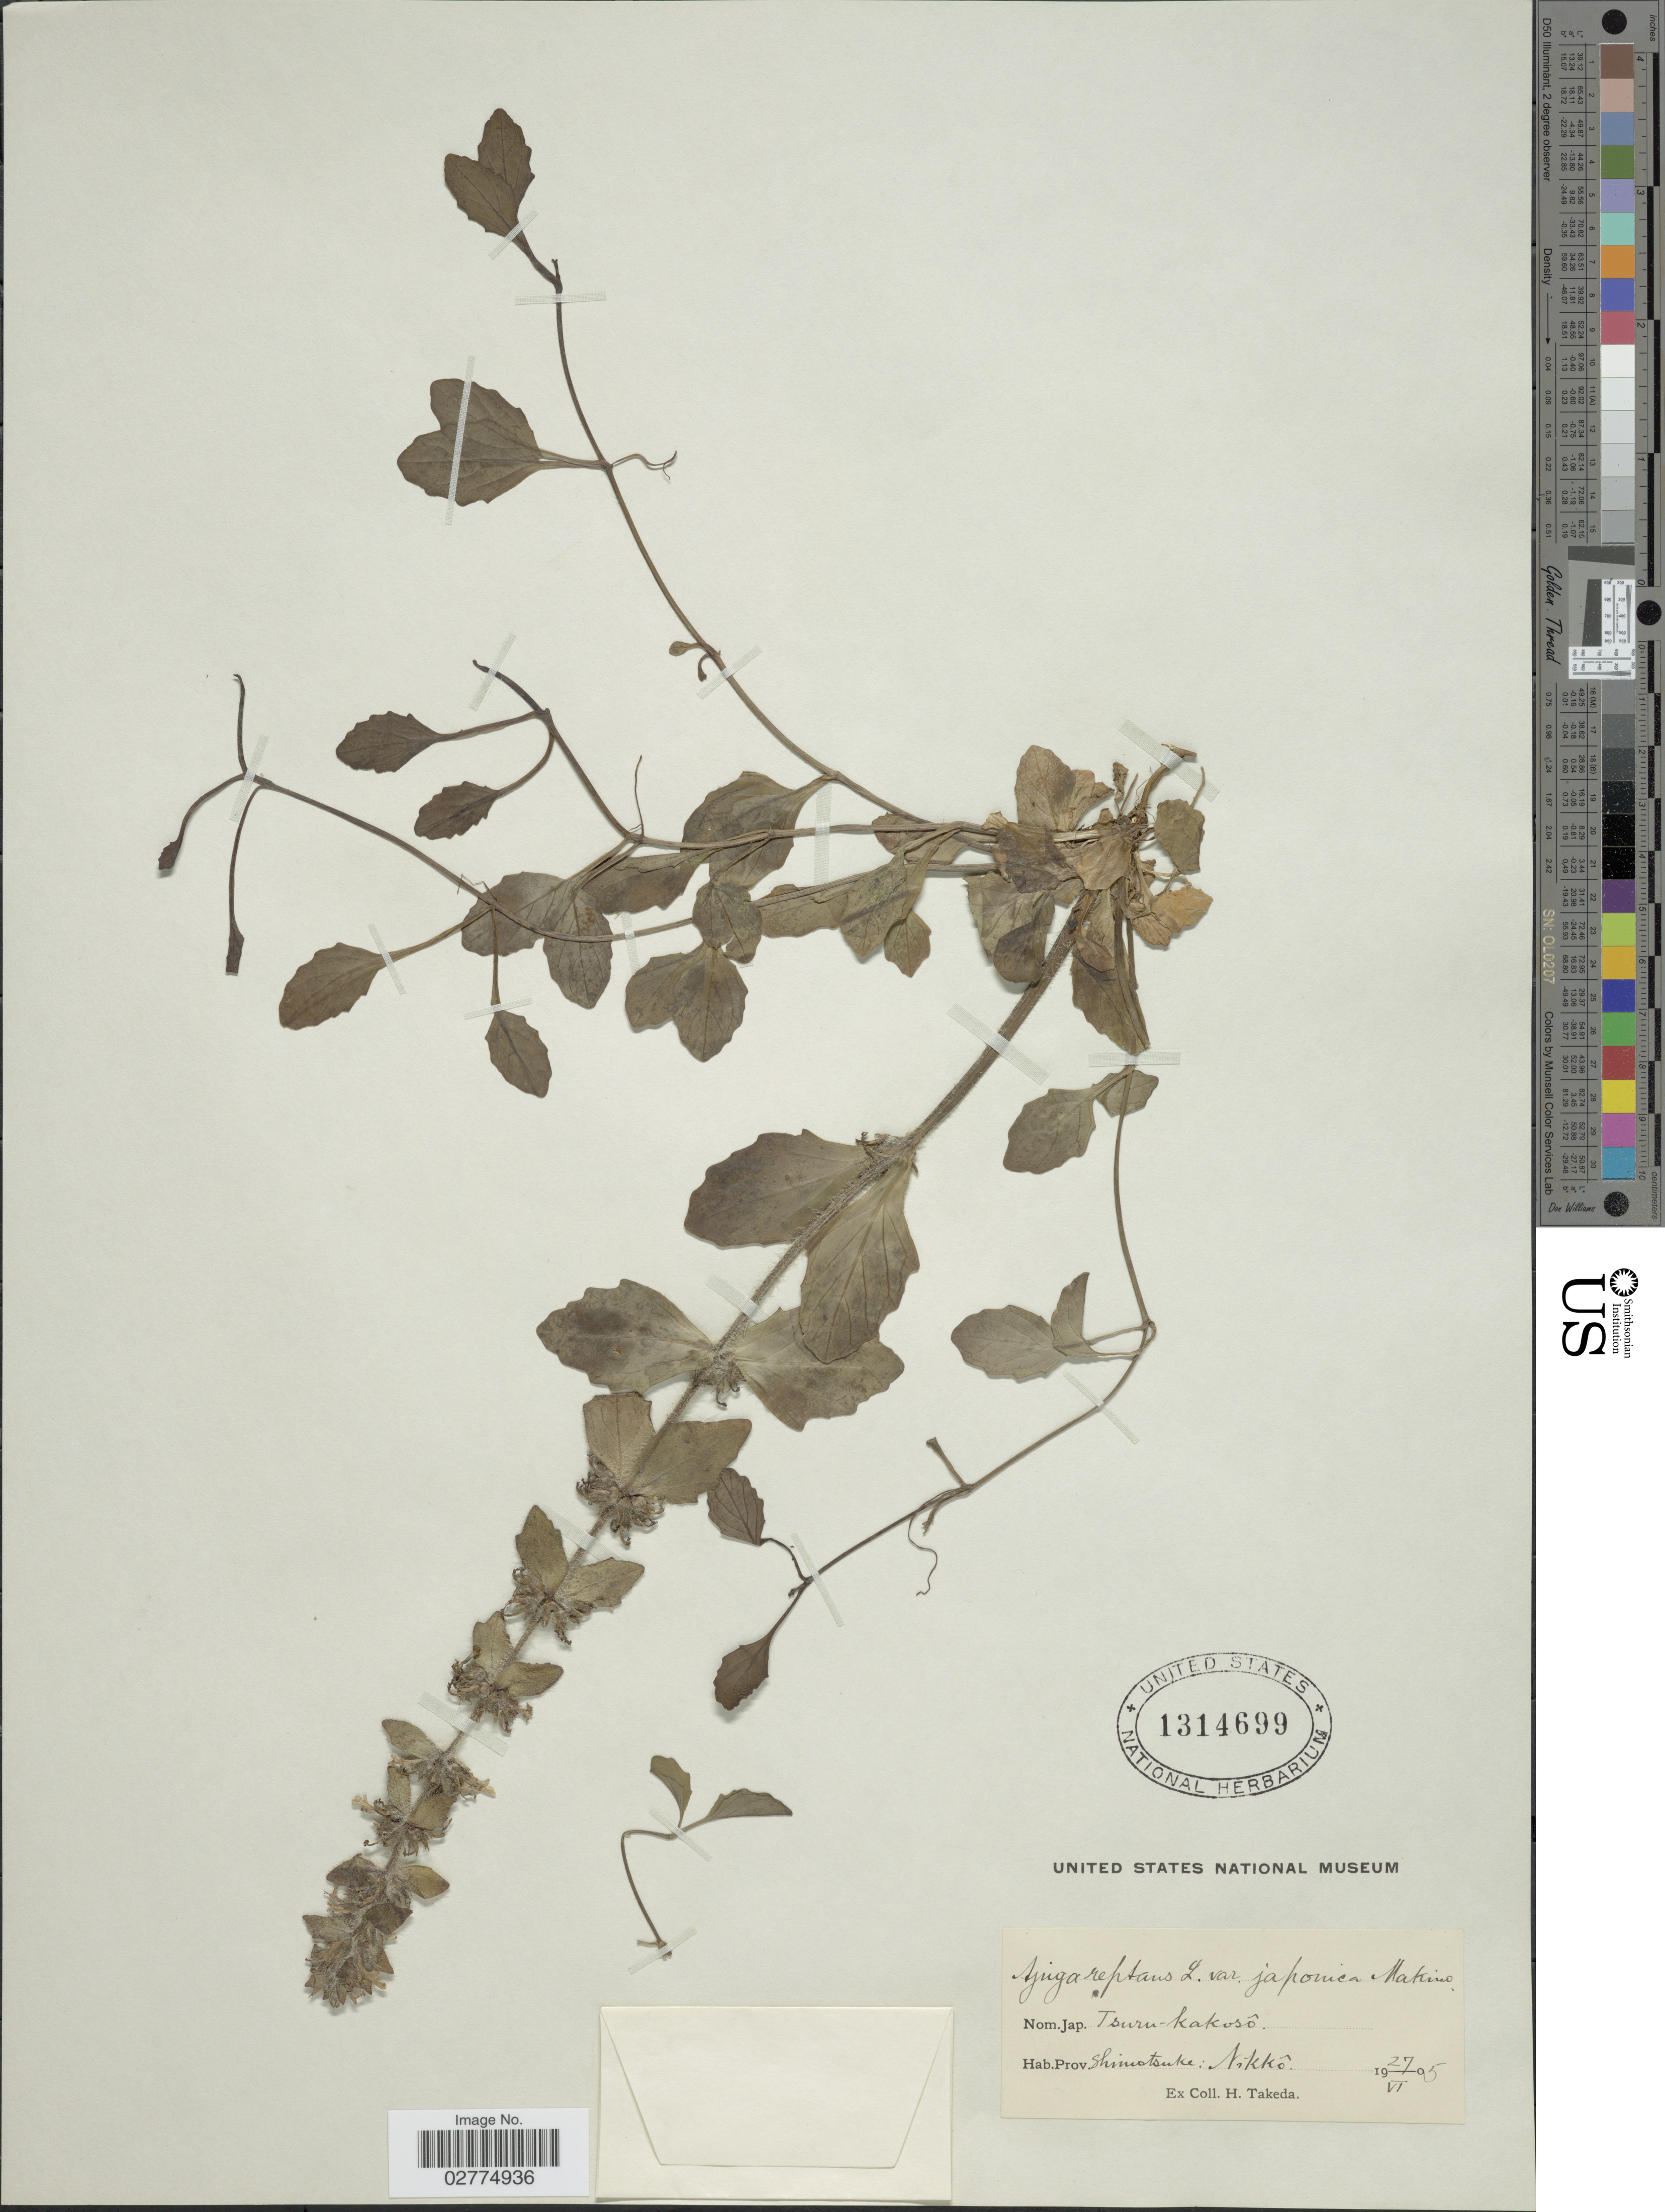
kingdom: Plantae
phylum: Tracheophyta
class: Magnoliopsida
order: Lamiales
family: Lamiaceae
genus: Ajuga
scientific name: Ajuga reptans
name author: L.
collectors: H. Takeda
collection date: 1905-06-27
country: Japan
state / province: Totigi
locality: Shimotsuke: Nikkô.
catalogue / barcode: US 1314699